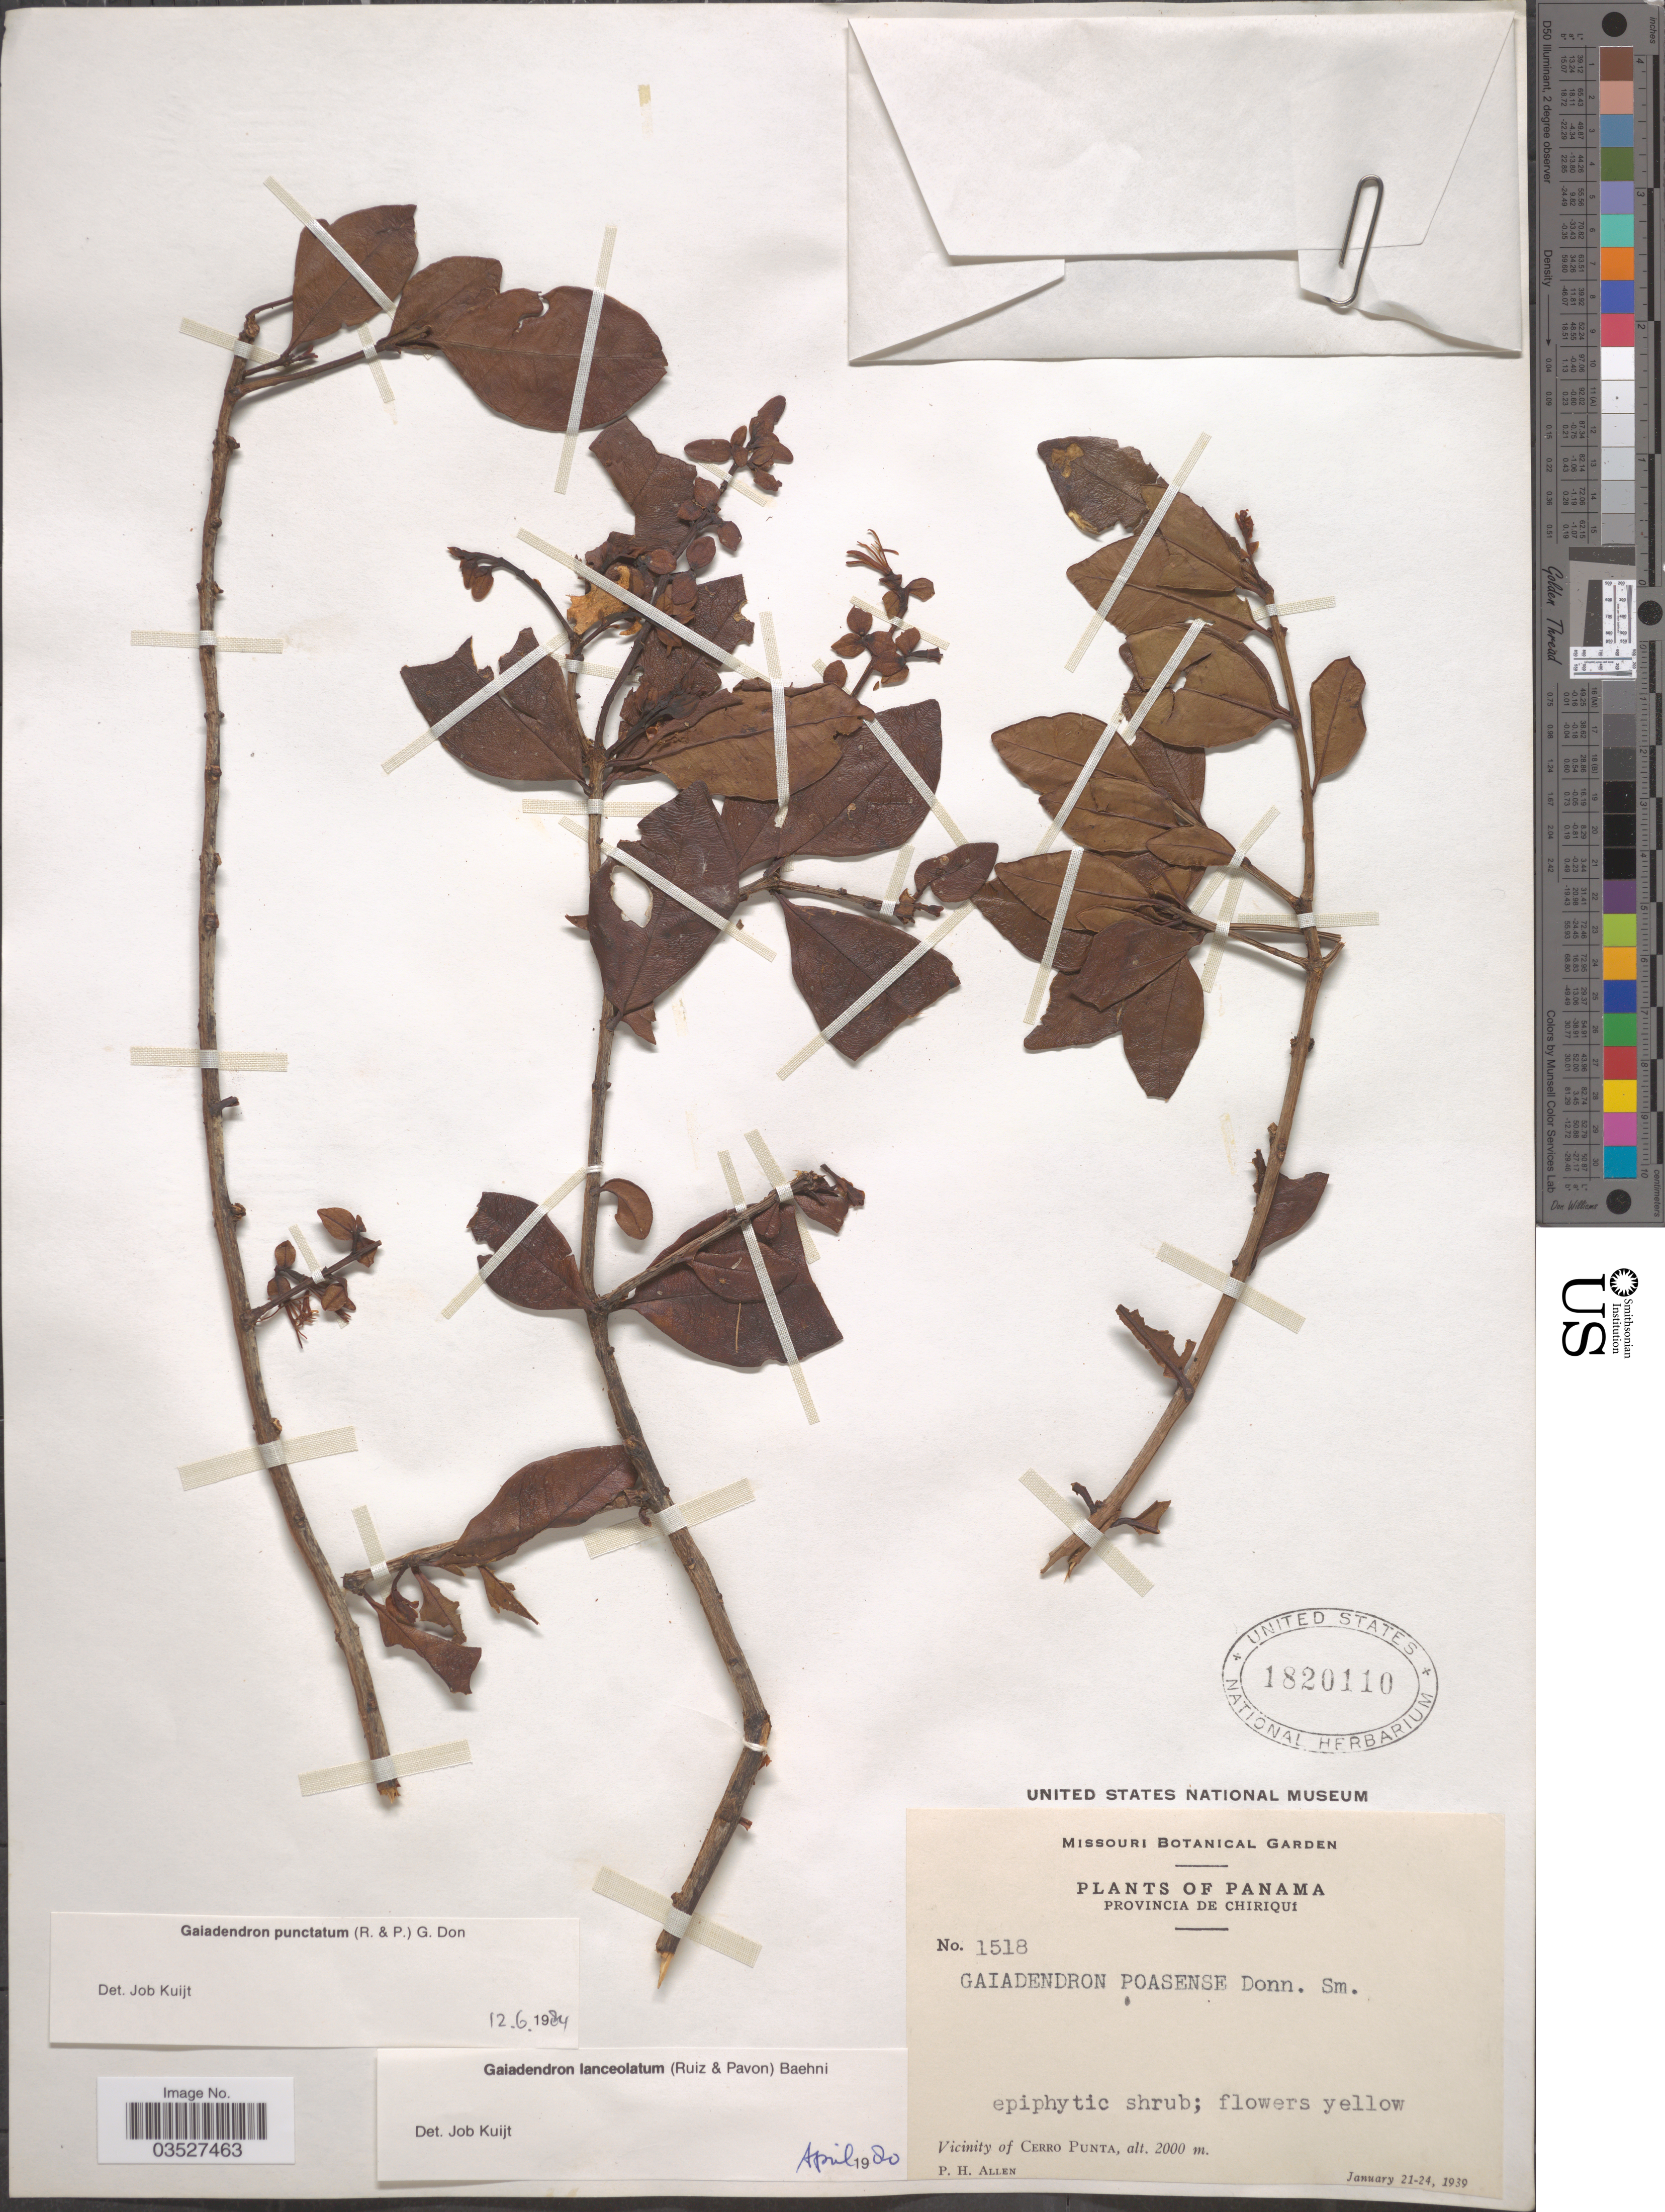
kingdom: Plantae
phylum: Tracheophyta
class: Magnoliopsida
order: Santalales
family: Loranthaceae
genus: Gaiadendron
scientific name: Gaiadendron punctatum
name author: (Ruiz & Pav.) G. Don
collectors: P. H. Allen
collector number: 1518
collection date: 1939-01-21/1939-01-24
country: Panama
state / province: Chiriqui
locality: Vicinity of Cerro Punta.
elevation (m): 2000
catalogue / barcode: US 1820110